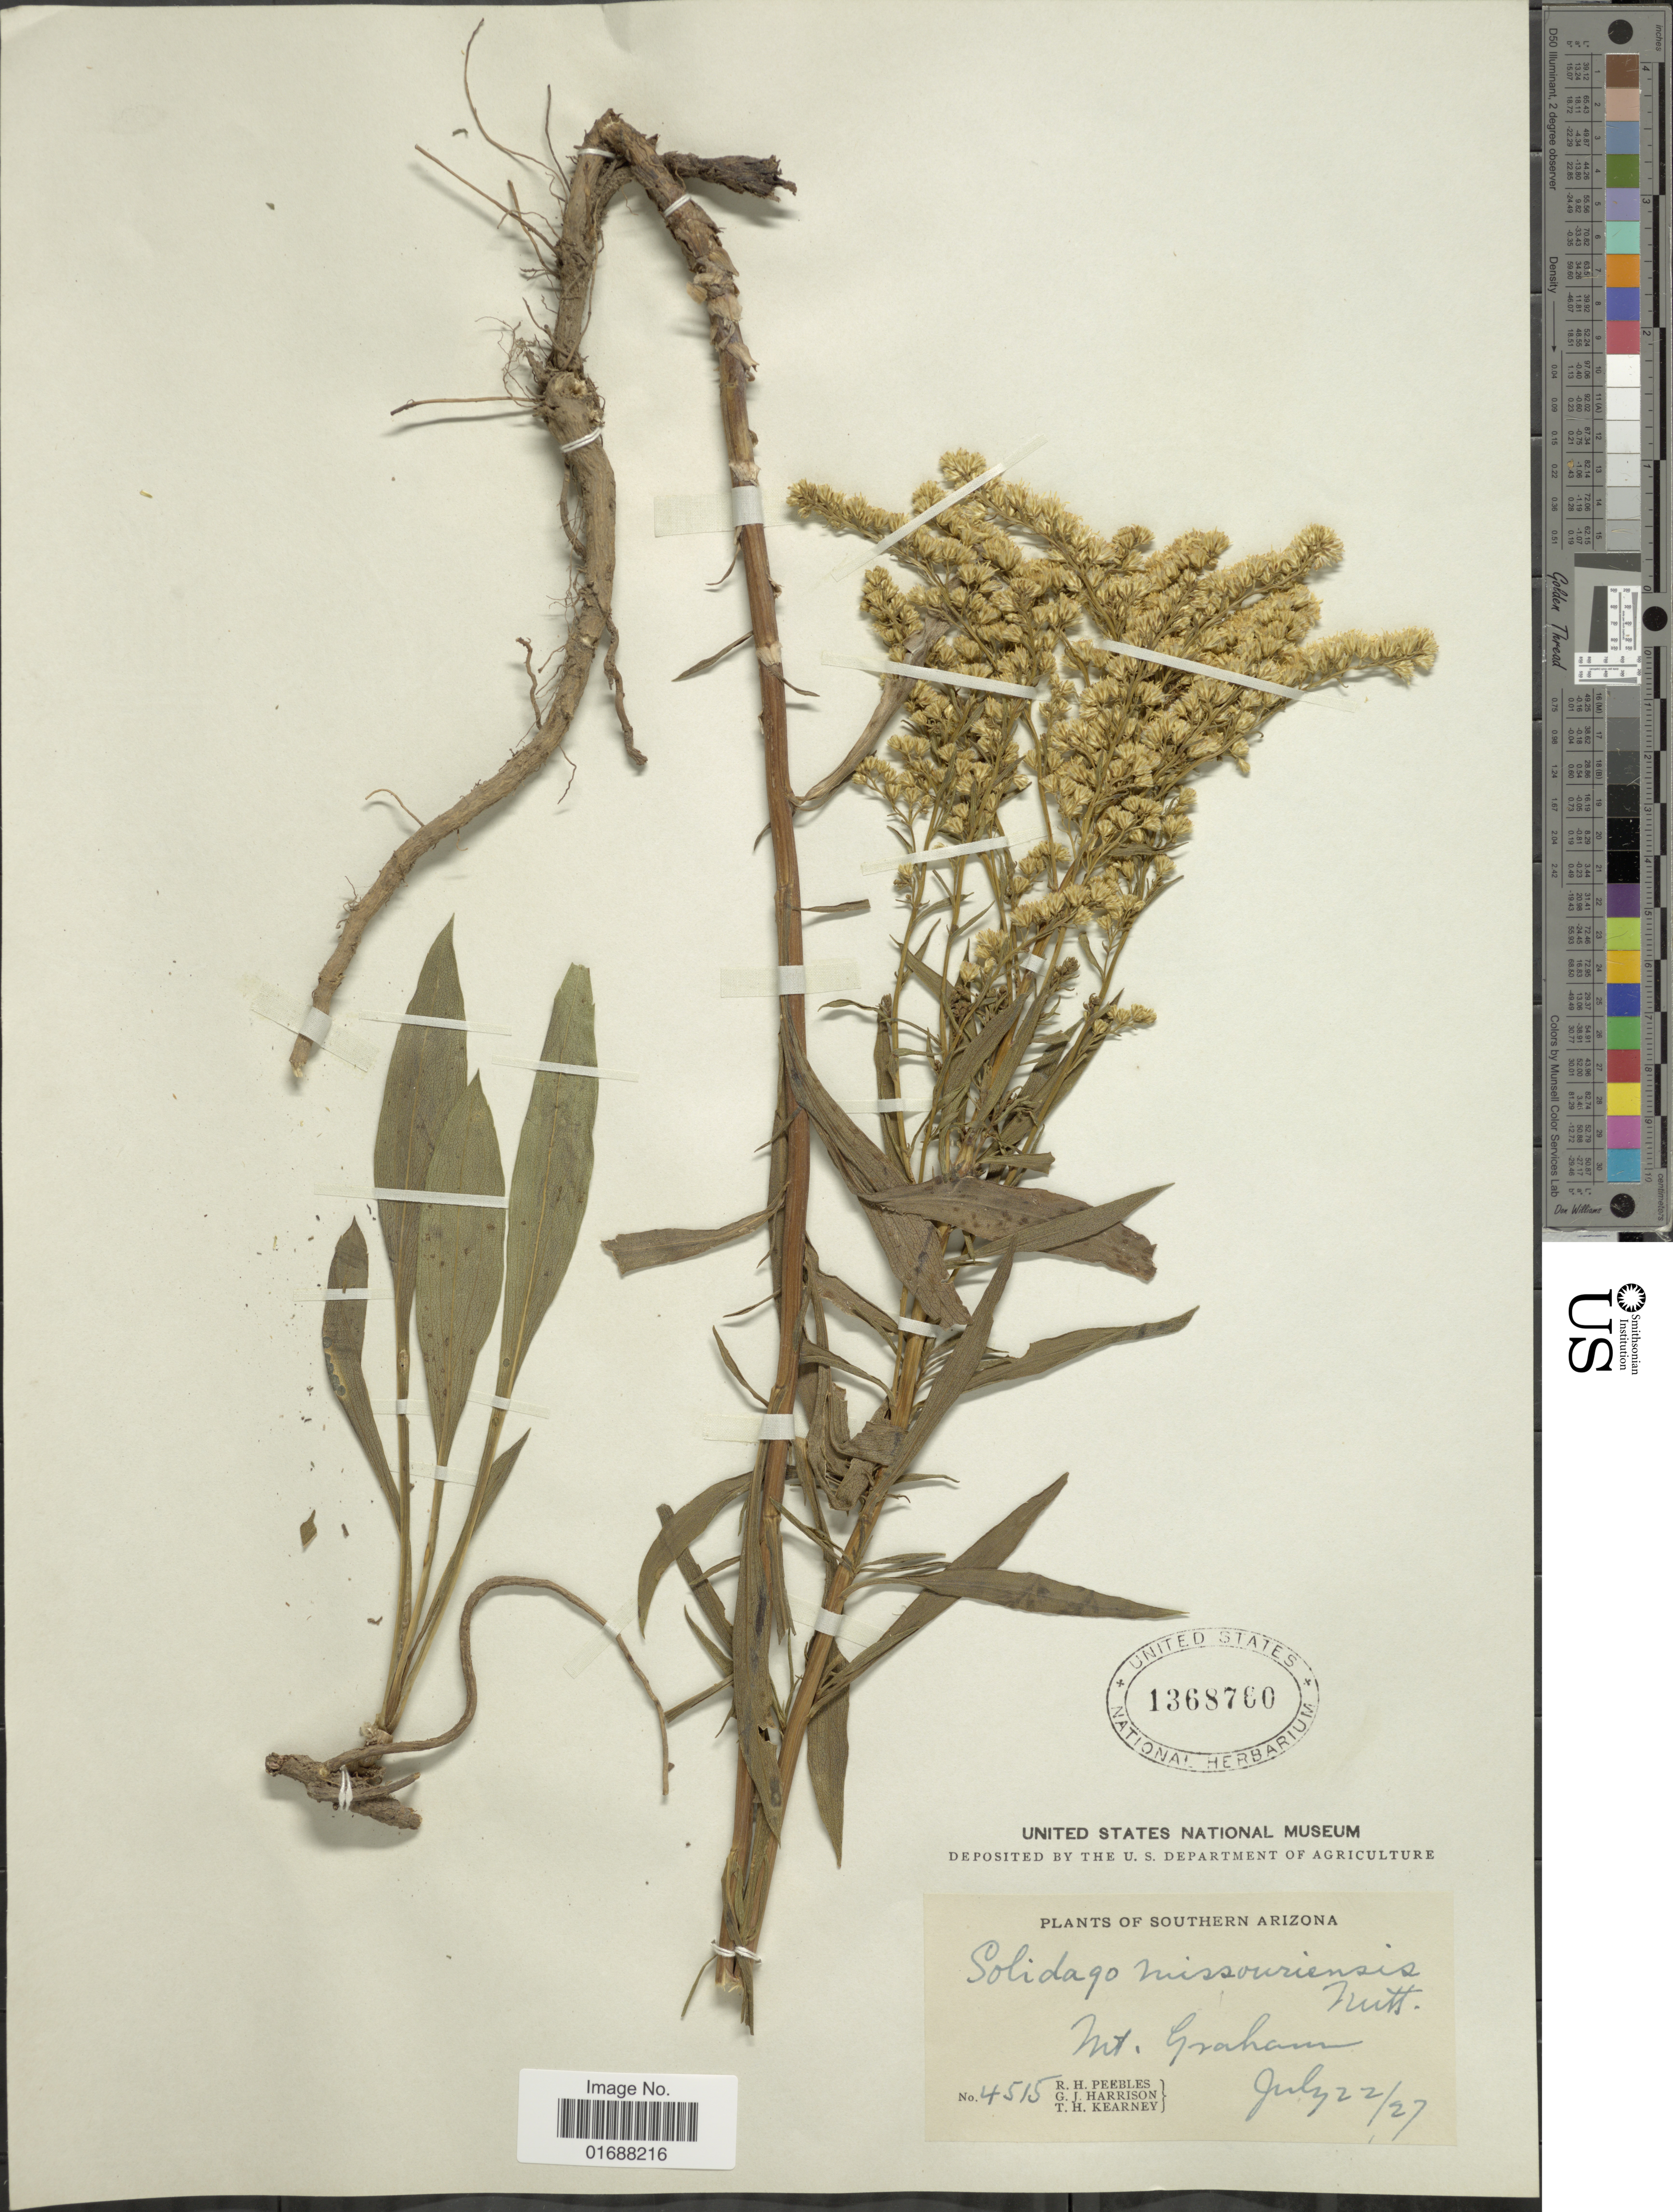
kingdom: Plantae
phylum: Tracheophyta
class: Magnoliopsida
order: Asterales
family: Asteraceae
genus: Solidago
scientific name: Solidago missouriensis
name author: Nutt.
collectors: R. H. Peebles, G. J. Harrison & T. H. Kearney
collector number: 4515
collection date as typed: Transcribed d/m/y: 22/7/27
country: United States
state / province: Arizona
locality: Southern Arizona, Mt. Graham.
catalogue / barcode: US 1368760